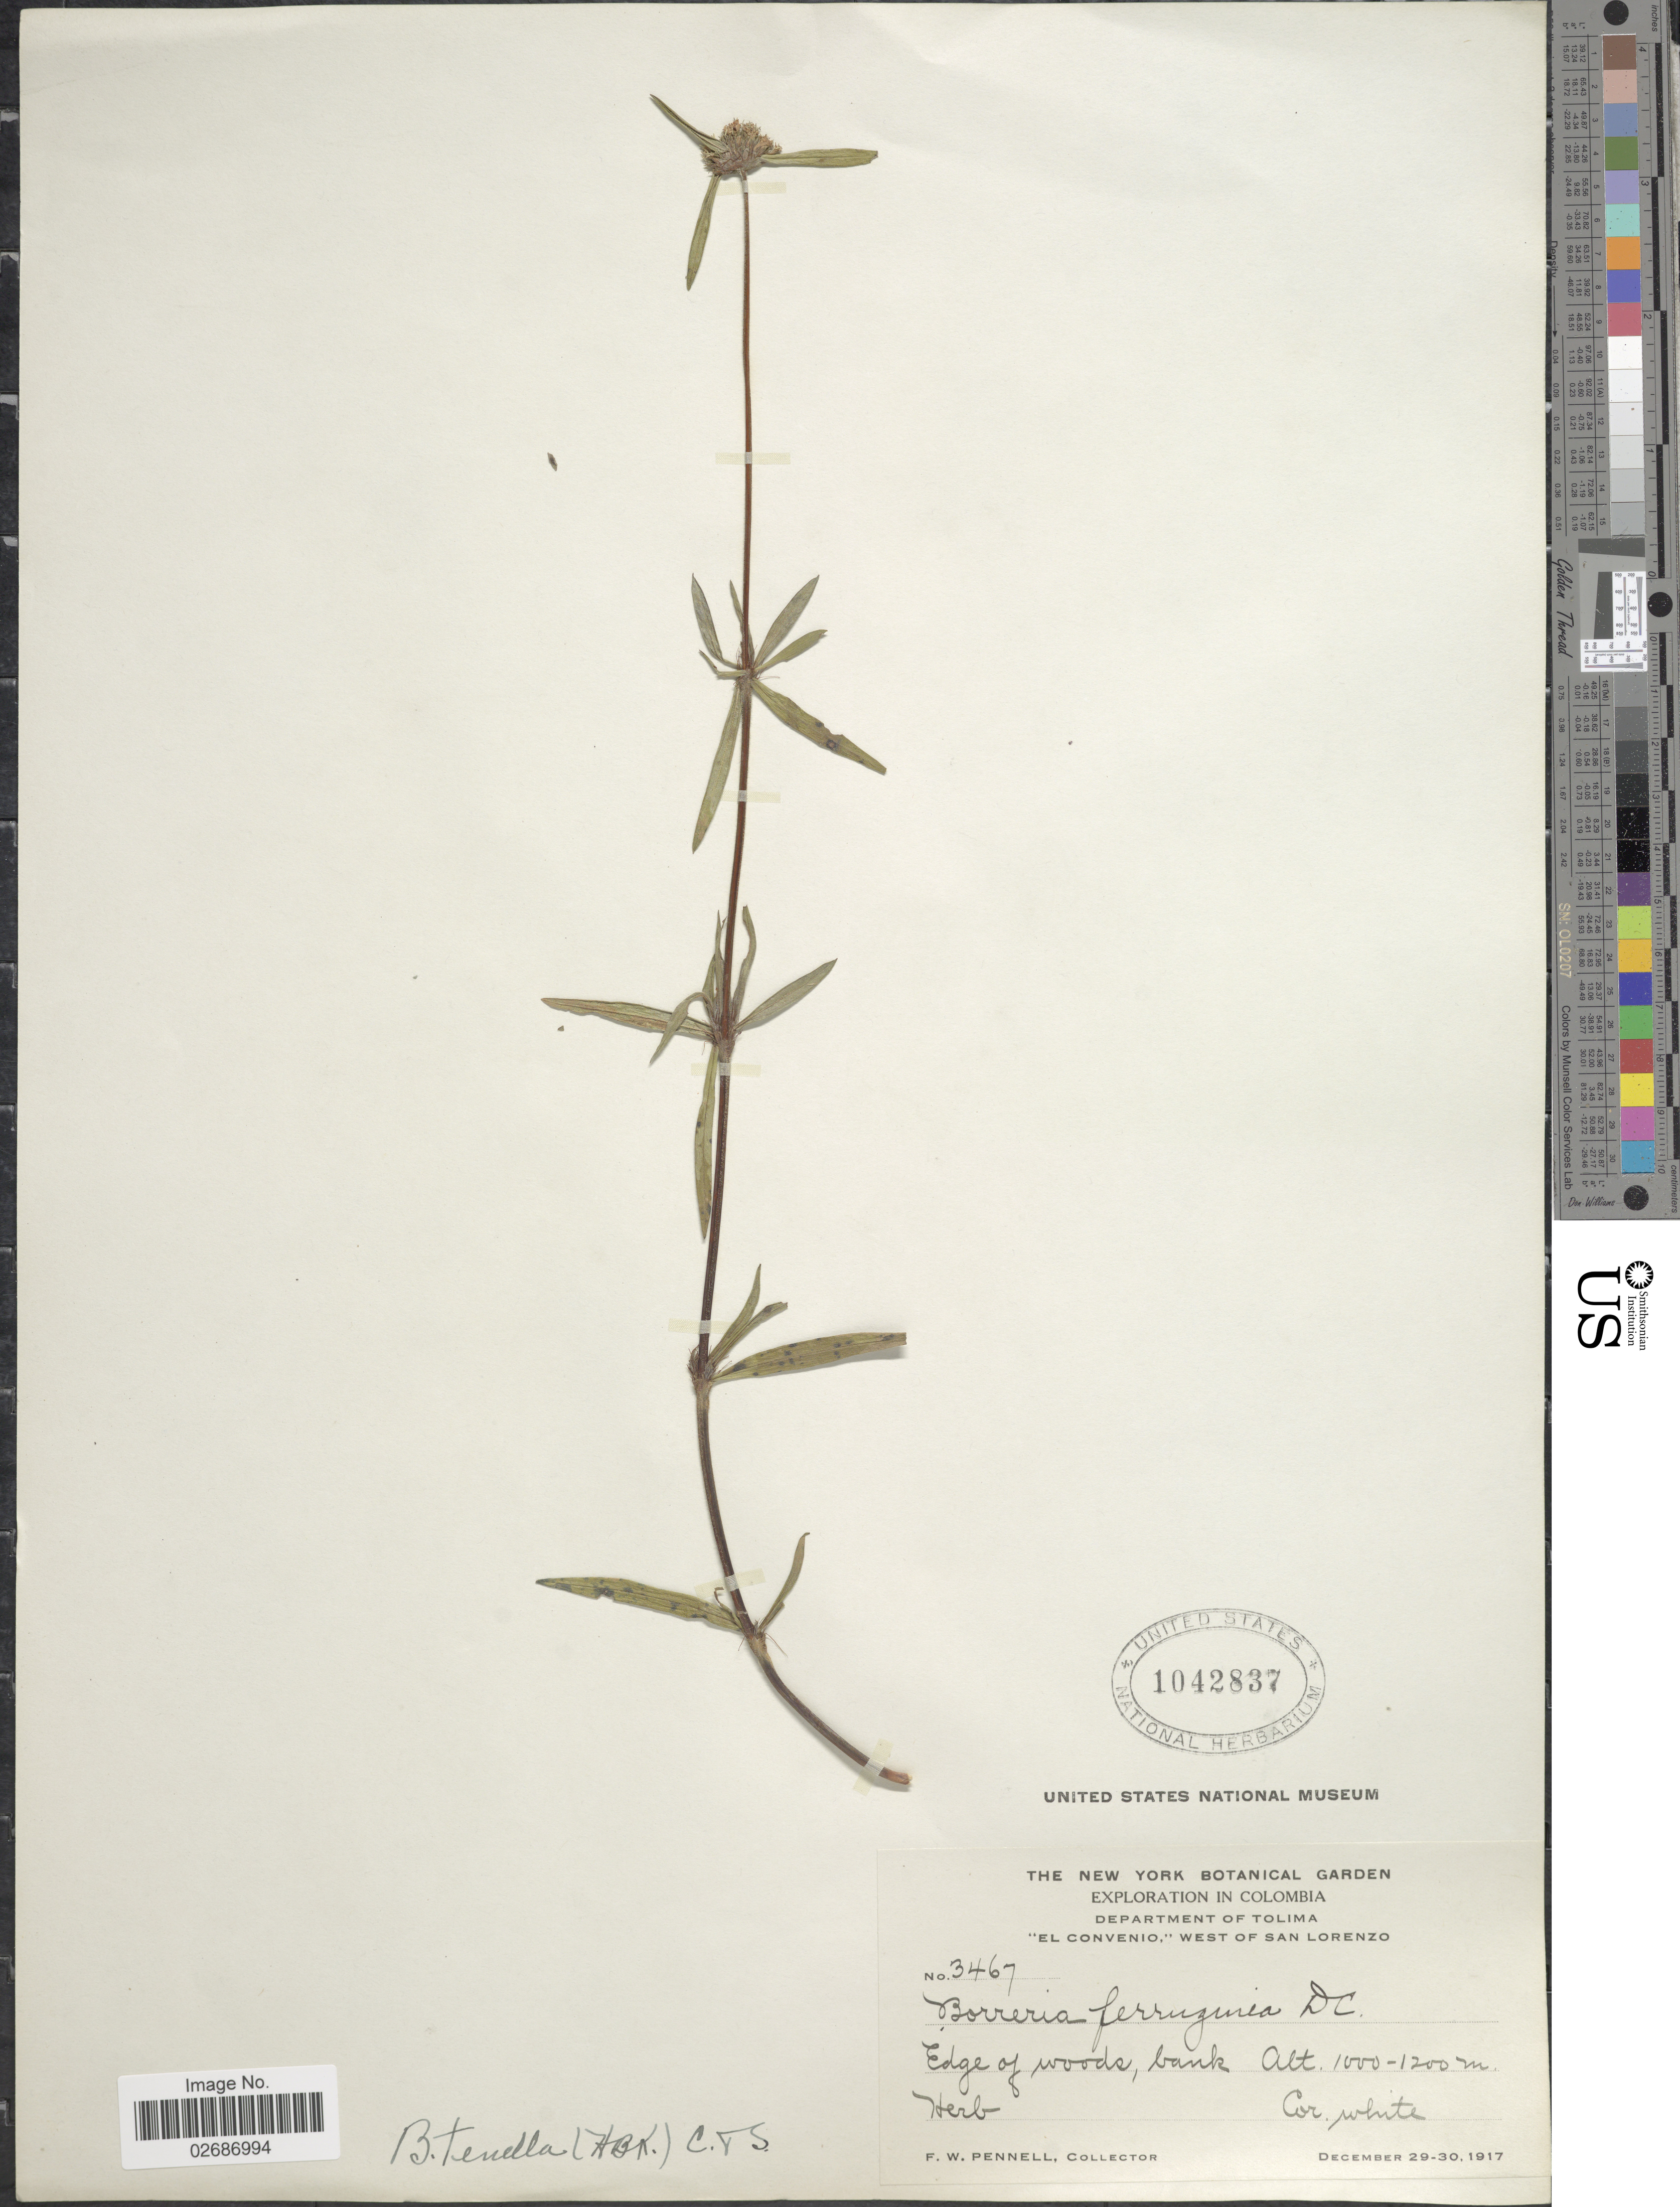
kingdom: Plantae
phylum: Tracheophyta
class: Magnoliopsida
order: Gentianales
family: Rubiaceae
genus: Borreria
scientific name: Borreria suaveolens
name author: G. Mey.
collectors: F. W. Pennell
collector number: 3467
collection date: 1917-12-29/1917-12-30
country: Colombia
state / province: Tolima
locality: El Convenio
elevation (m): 1000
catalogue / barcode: US 1042837